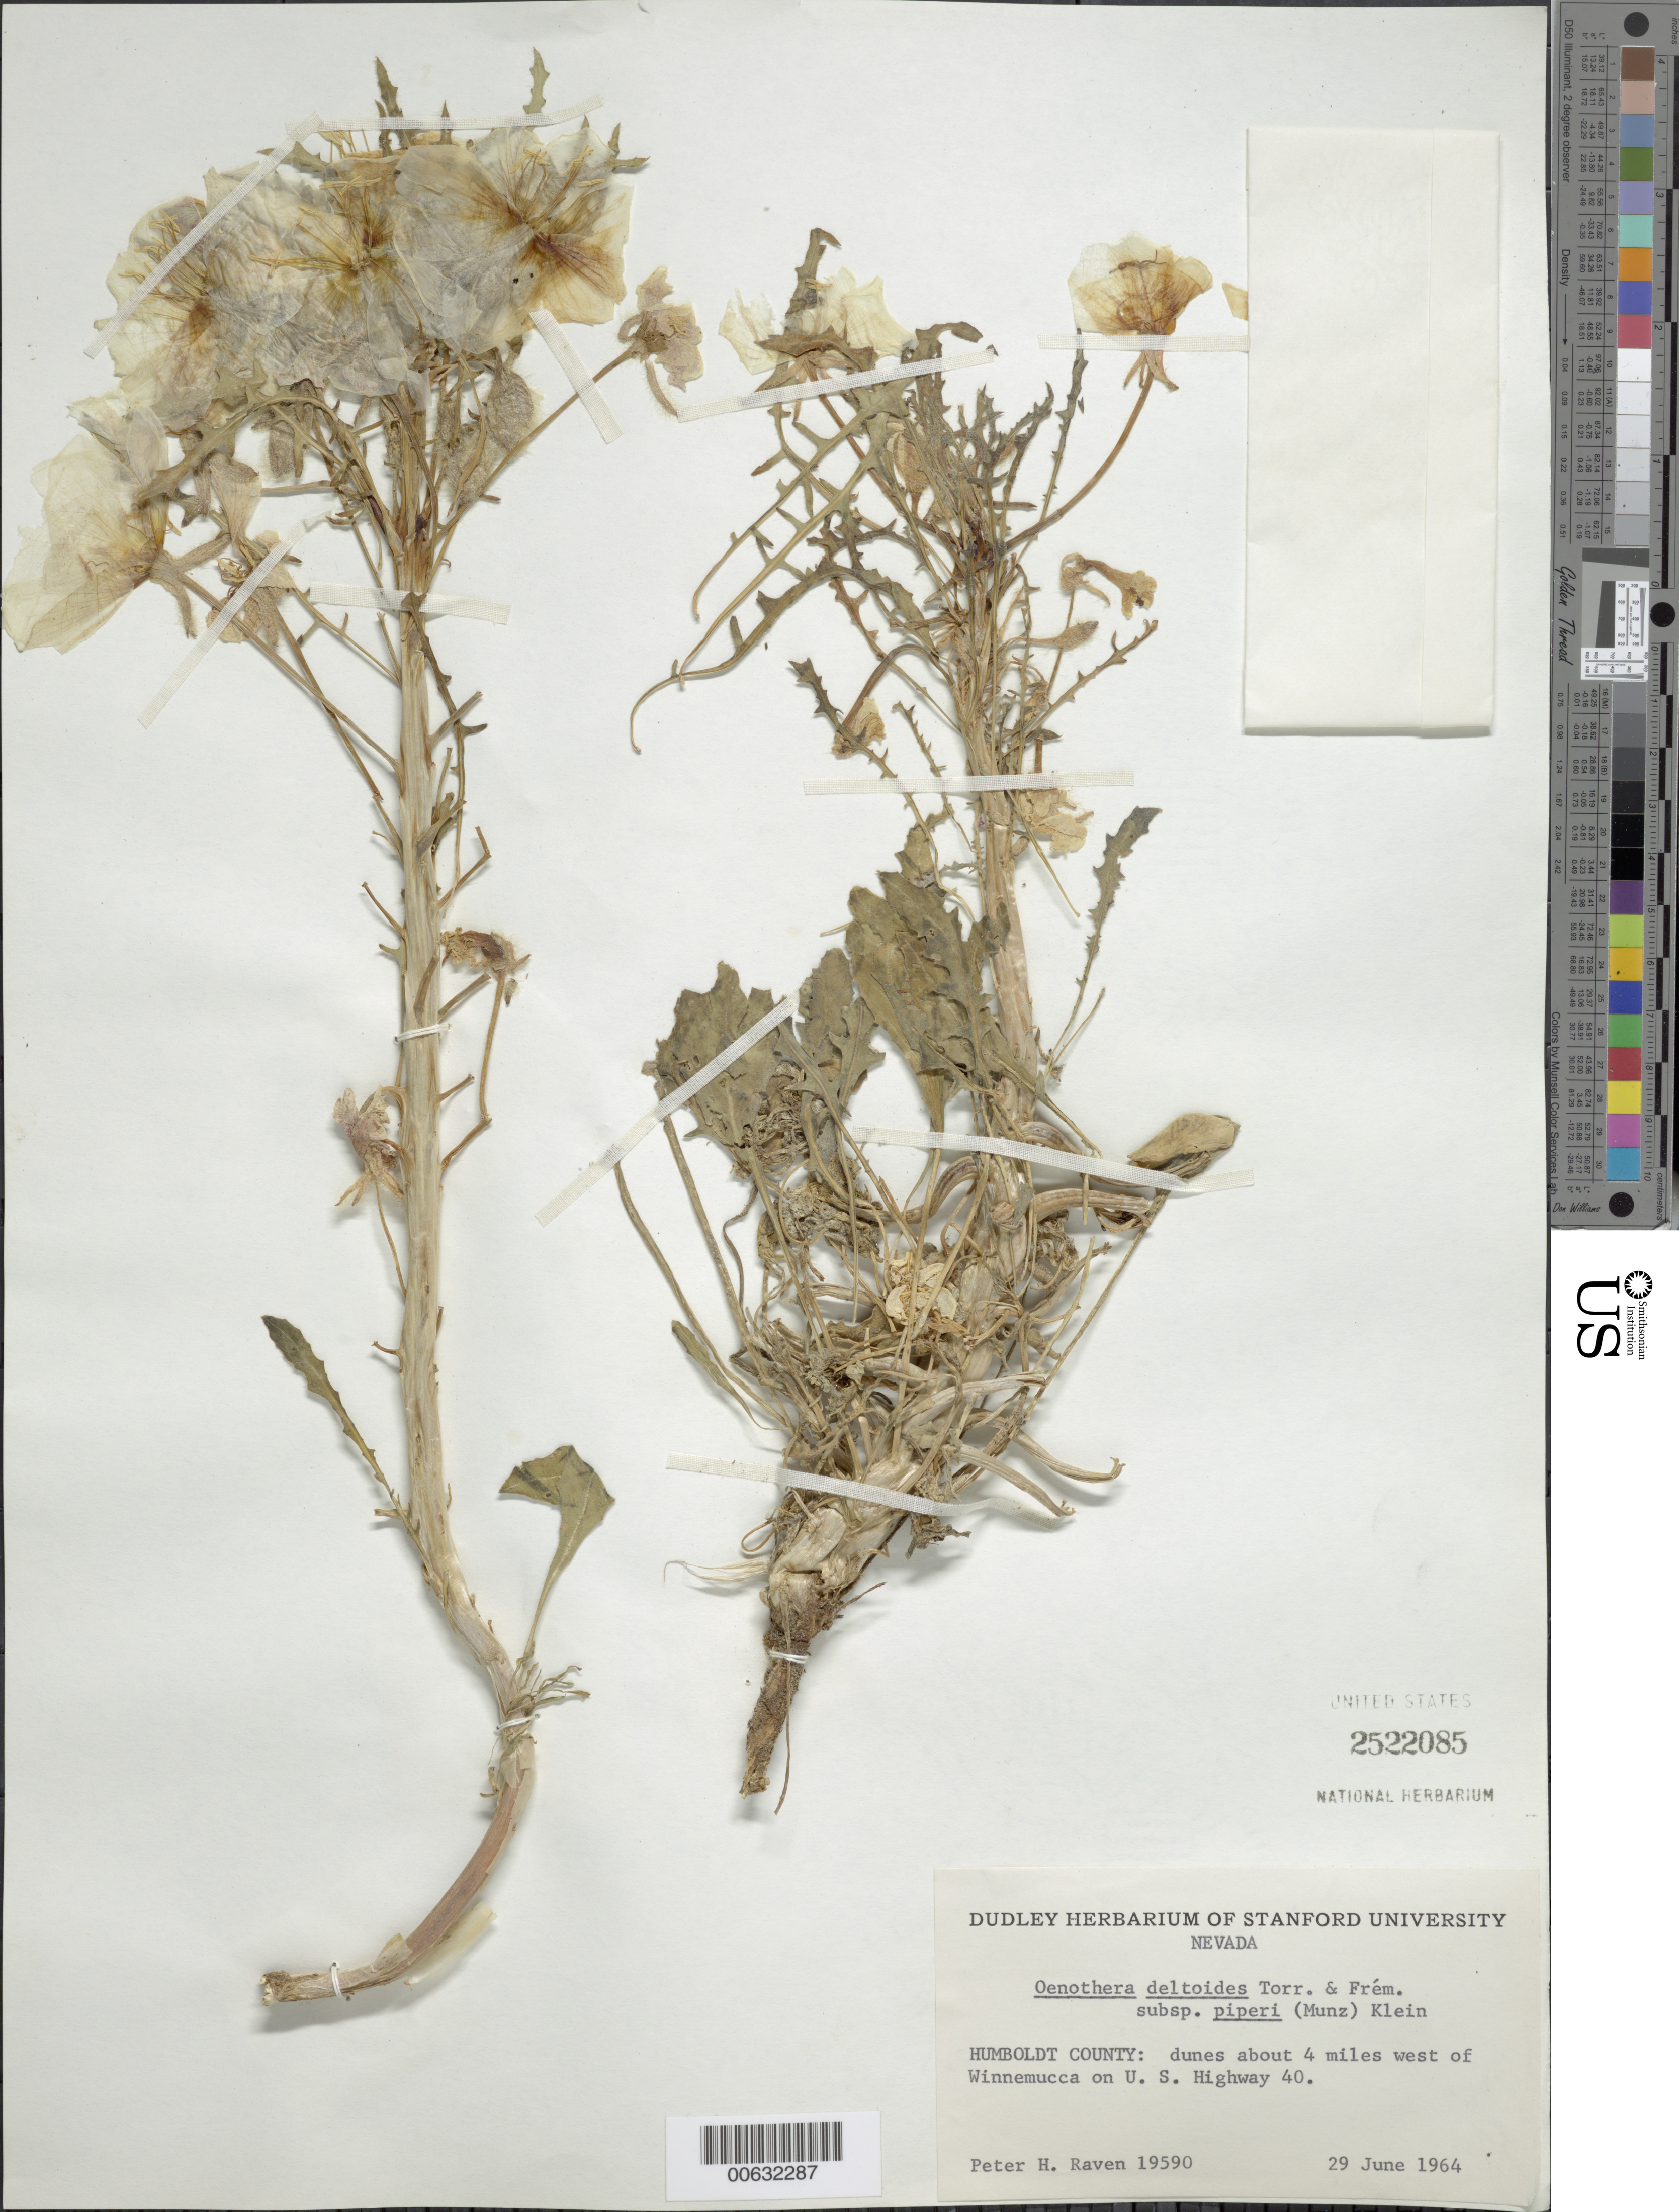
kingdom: Plantae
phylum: Tracheophyta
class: Magnoliopsida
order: Myrtales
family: Onagraceae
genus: Oenothera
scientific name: Oenothera deltoides subsp. piperi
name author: (Munz) W.M. Klein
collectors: P. H. Raven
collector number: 19590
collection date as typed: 29 Jun 1964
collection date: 1964-06-29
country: United States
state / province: Nevada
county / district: Humboldt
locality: W of Winnemuca on US Highway 40.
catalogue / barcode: US 2522085